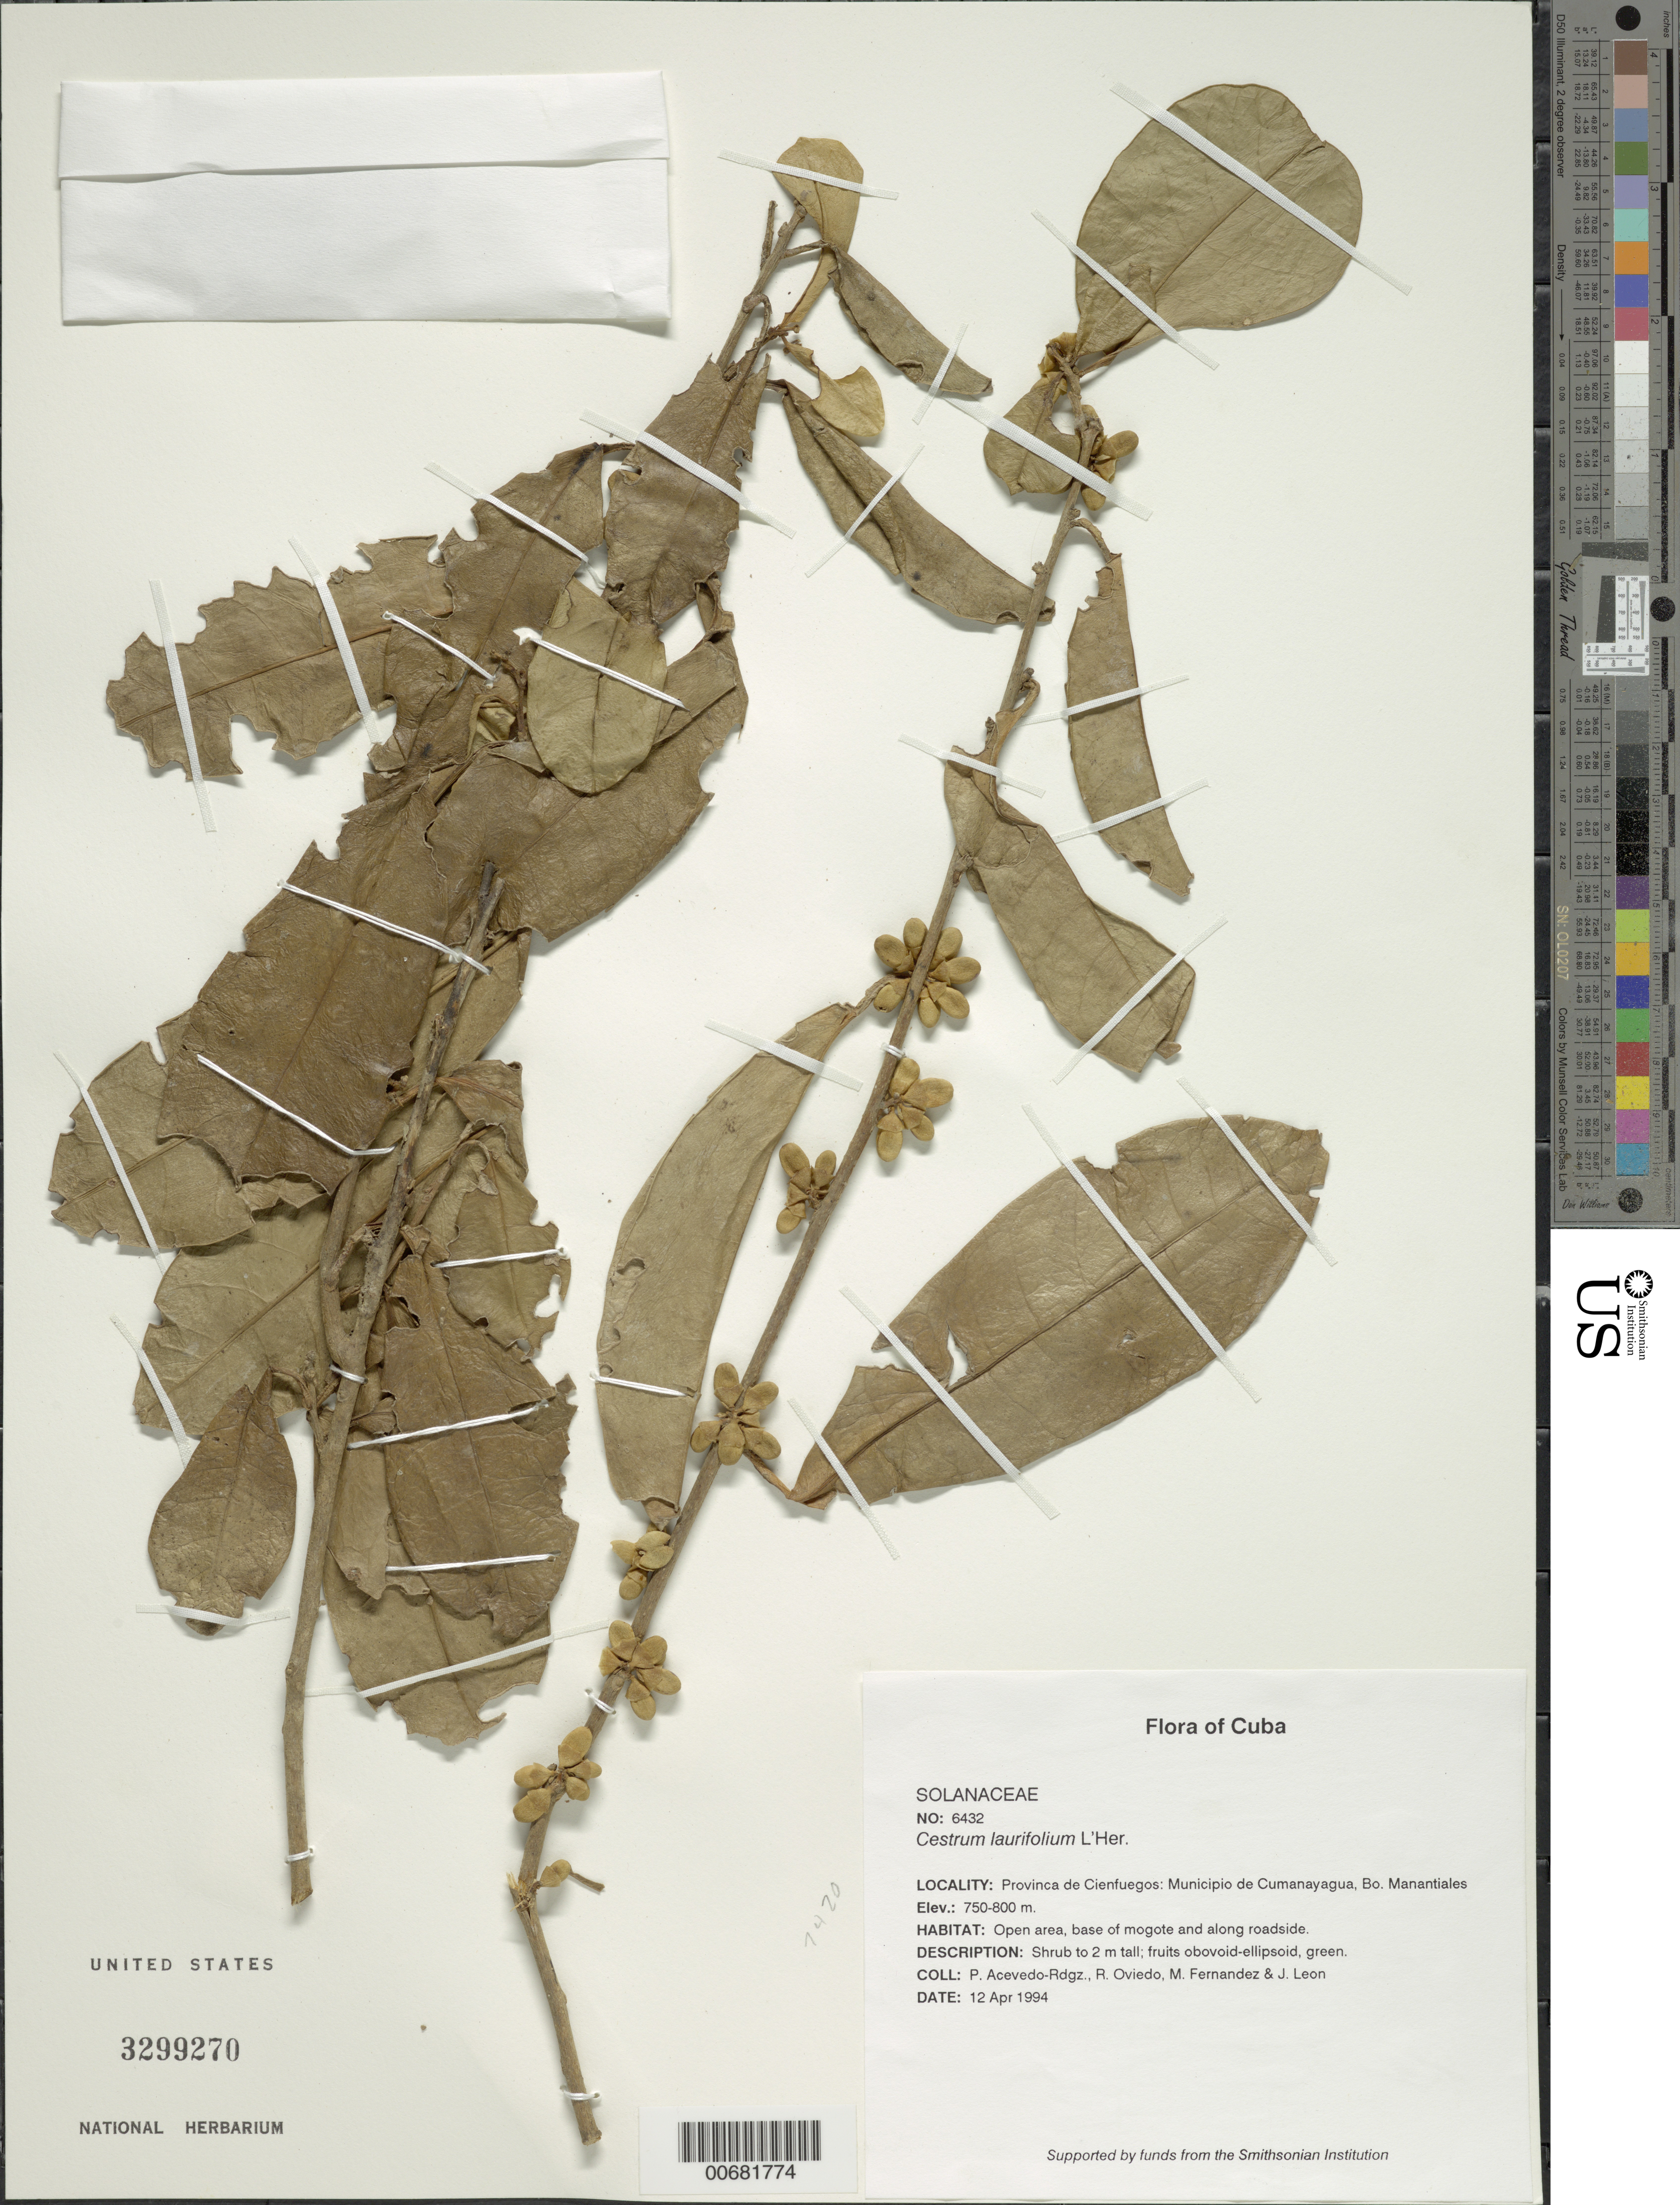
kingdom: Plantae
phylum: Tracheophyta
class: Magnoliopsida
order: Solanales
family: Solanaceae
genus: Cestrum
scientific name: Cestrum laurifolium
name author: L'Hér.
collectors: P. Acevedo-Rodr., R. Oviedo, M. Fernández & J. León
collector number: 6432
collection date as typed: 12 Apr 1994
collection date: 1994-04-12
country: Cuba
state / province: Cienfuegos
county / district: Municipio de Cumanayagua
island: Cuba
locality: Bo Manantiales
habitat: Open area, base of mogote and along roadside.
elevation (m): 750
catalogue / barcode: US 3299270